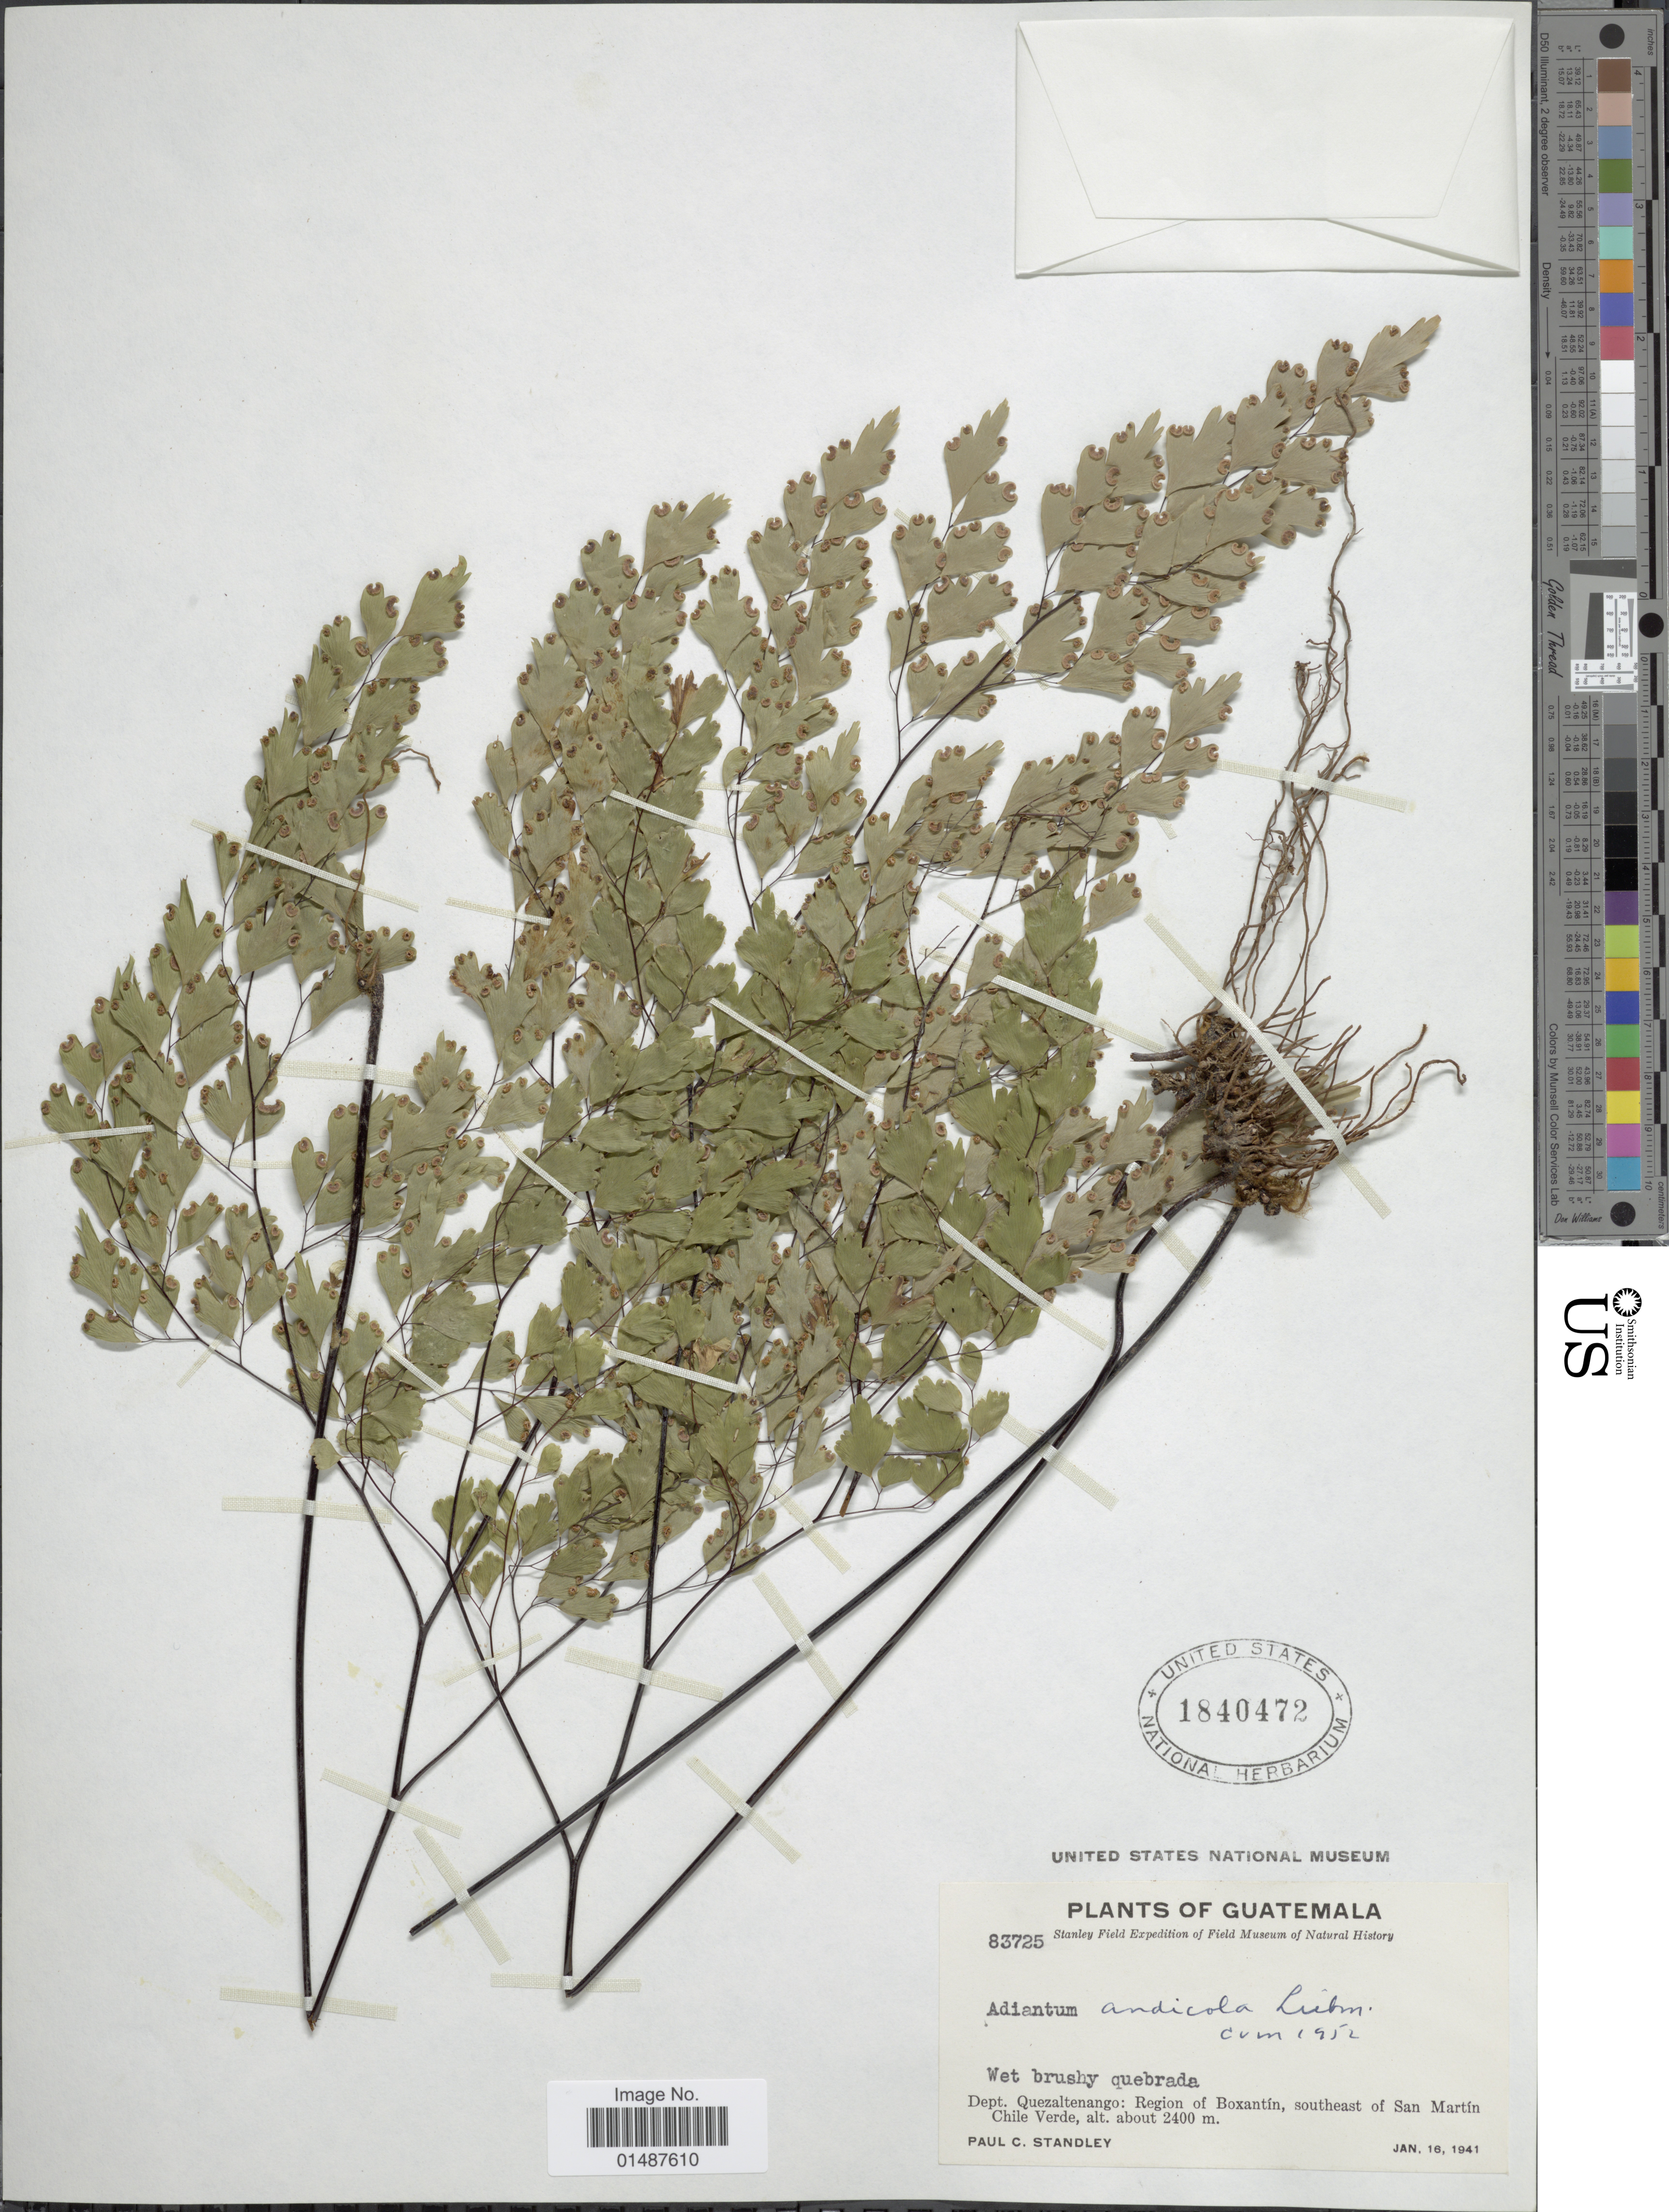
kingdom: Plantae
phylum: Tracheophyta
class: Polypodiopsida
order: Polypodiales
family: Pteridaceae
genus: Adiantum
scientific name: Adiantum andicola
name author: Liebm.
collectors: P. C. Standley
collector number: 83725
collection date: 1941-01-16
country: Guatemala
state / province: Quetzaltenango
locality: Region of Boxantin, southeast of San Martin Chile Verde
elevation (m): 2400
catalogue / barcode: US 1840472